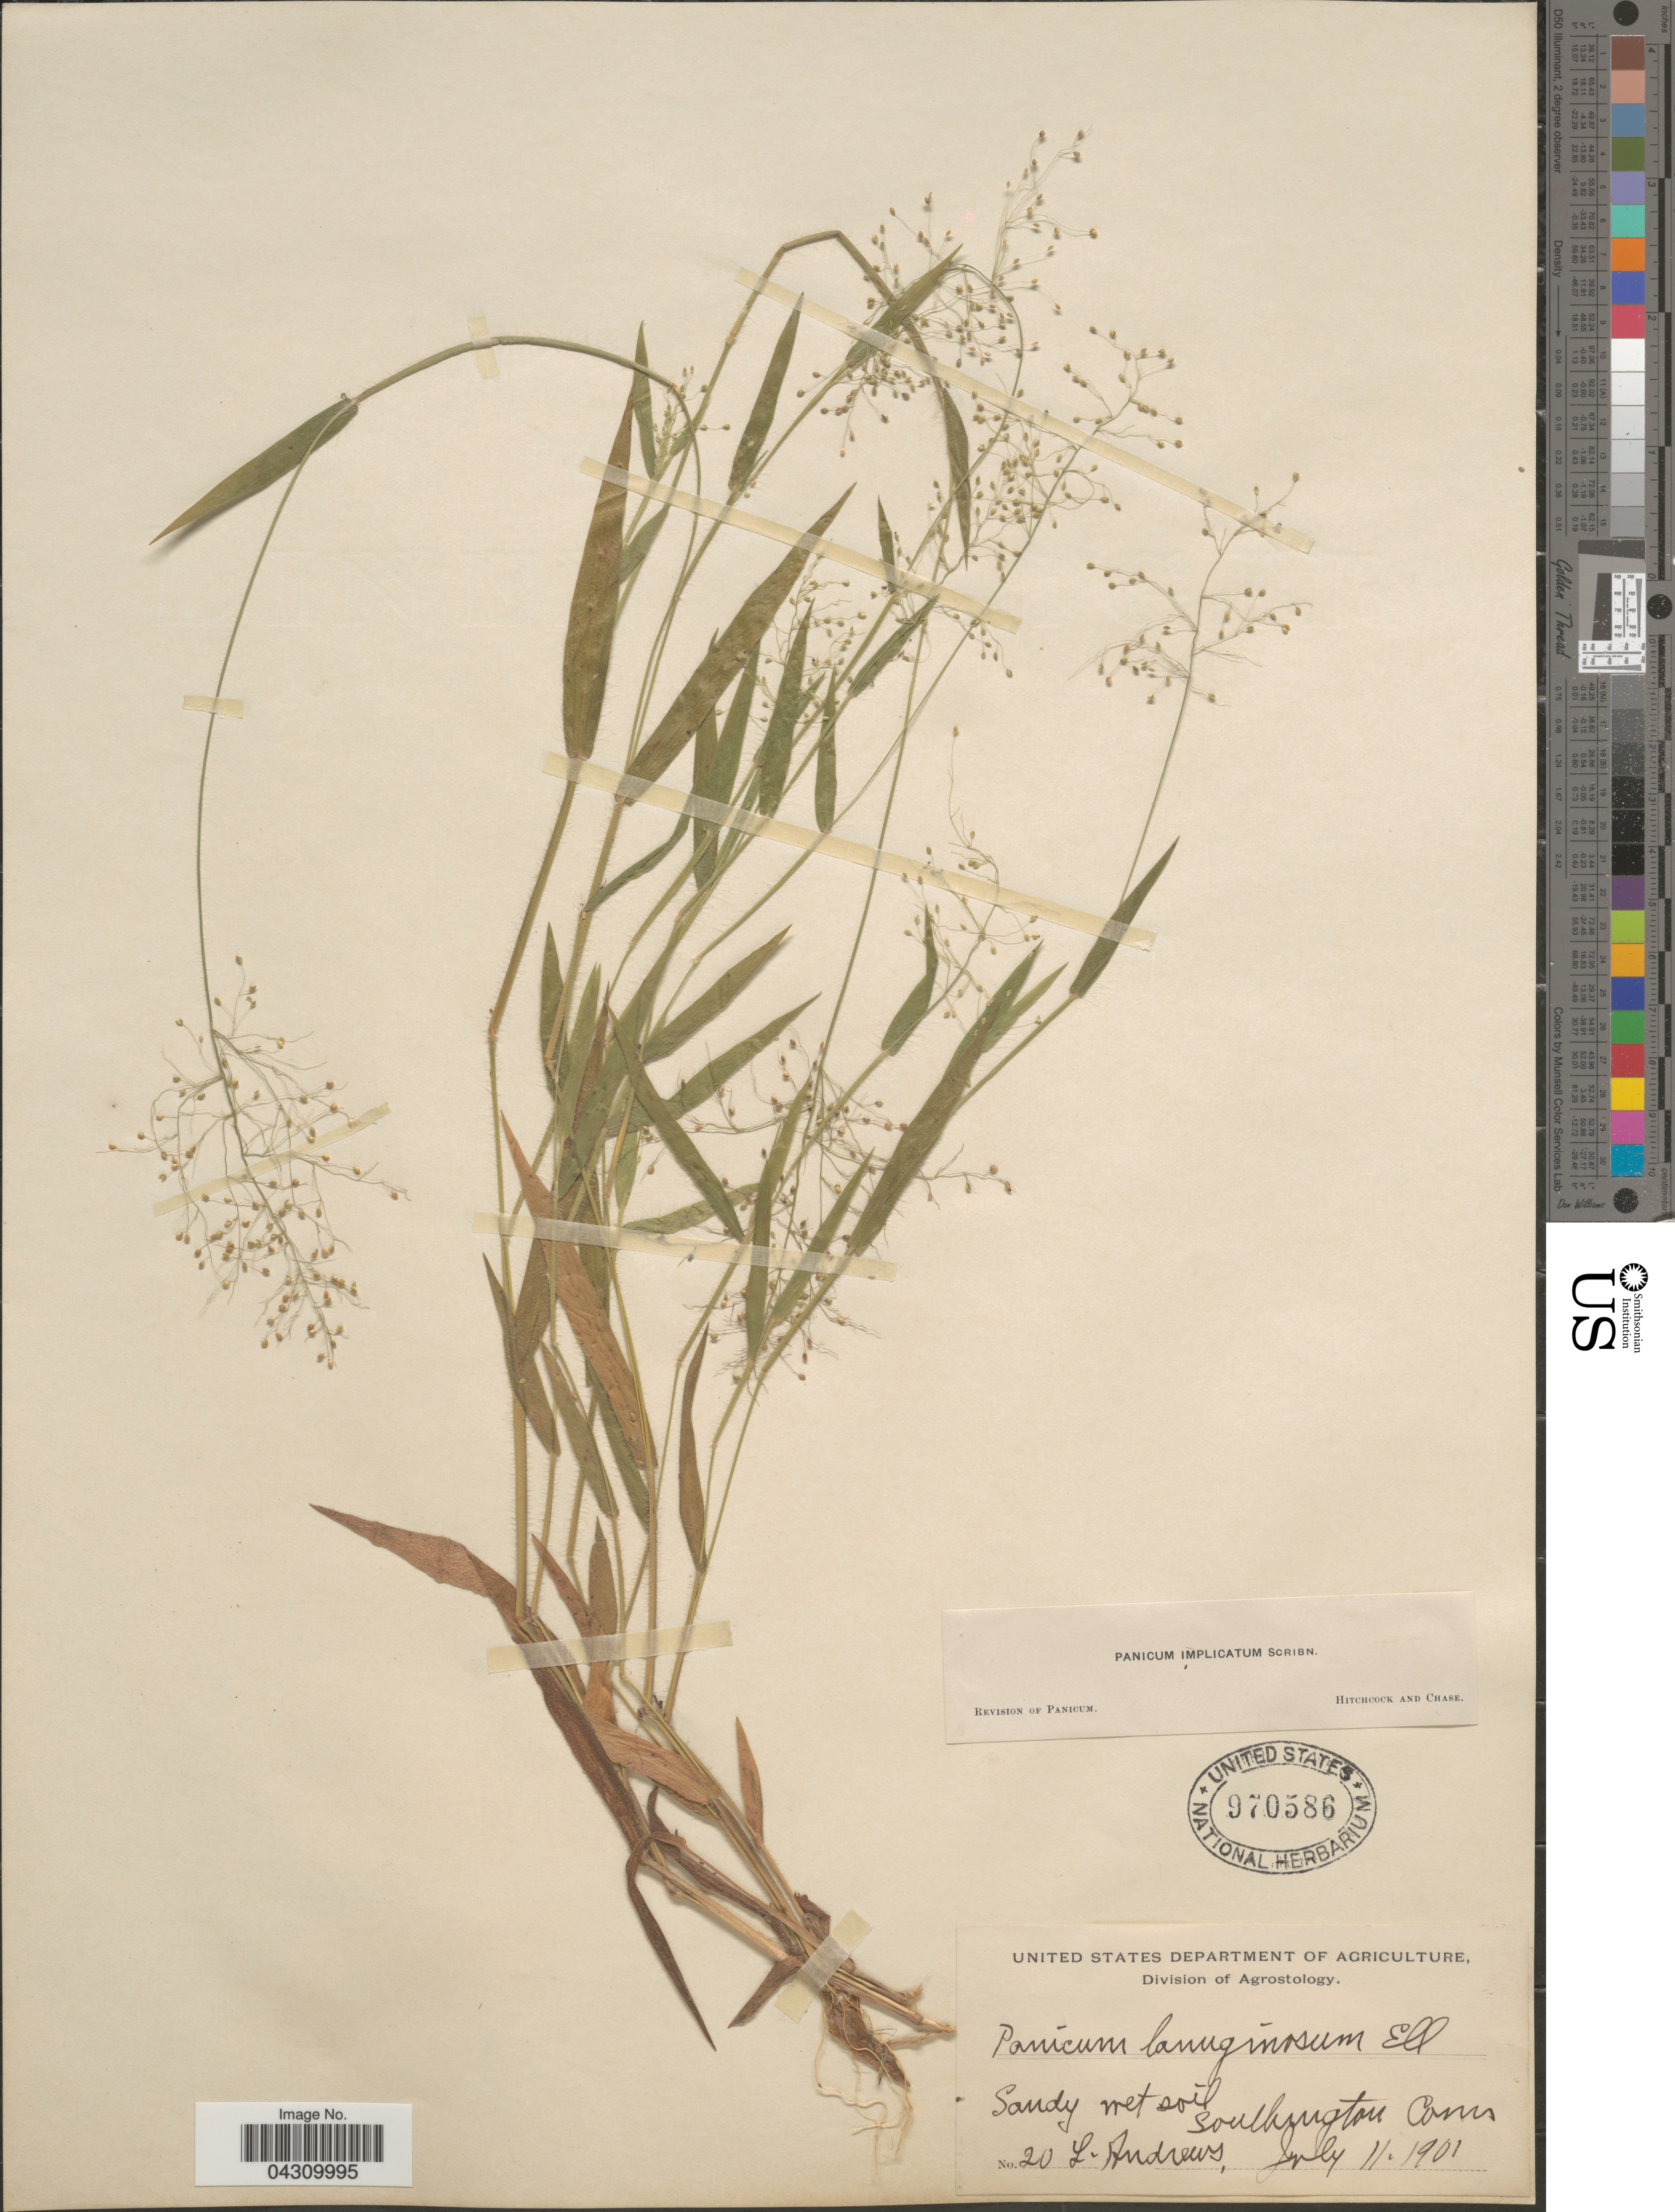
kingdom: Plantae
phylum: Tracheophyta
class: Liliopsida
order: Poales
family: Poaceae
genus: Dichanthelium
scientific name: Dichanthelium acuminatum var. acuminatum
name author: (Sw.) Gould & C.A. Clark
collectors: L. Andrews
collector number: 20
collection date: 1901-07-11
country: United States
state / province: Connecticut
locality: Southington.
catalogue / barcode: US 970586